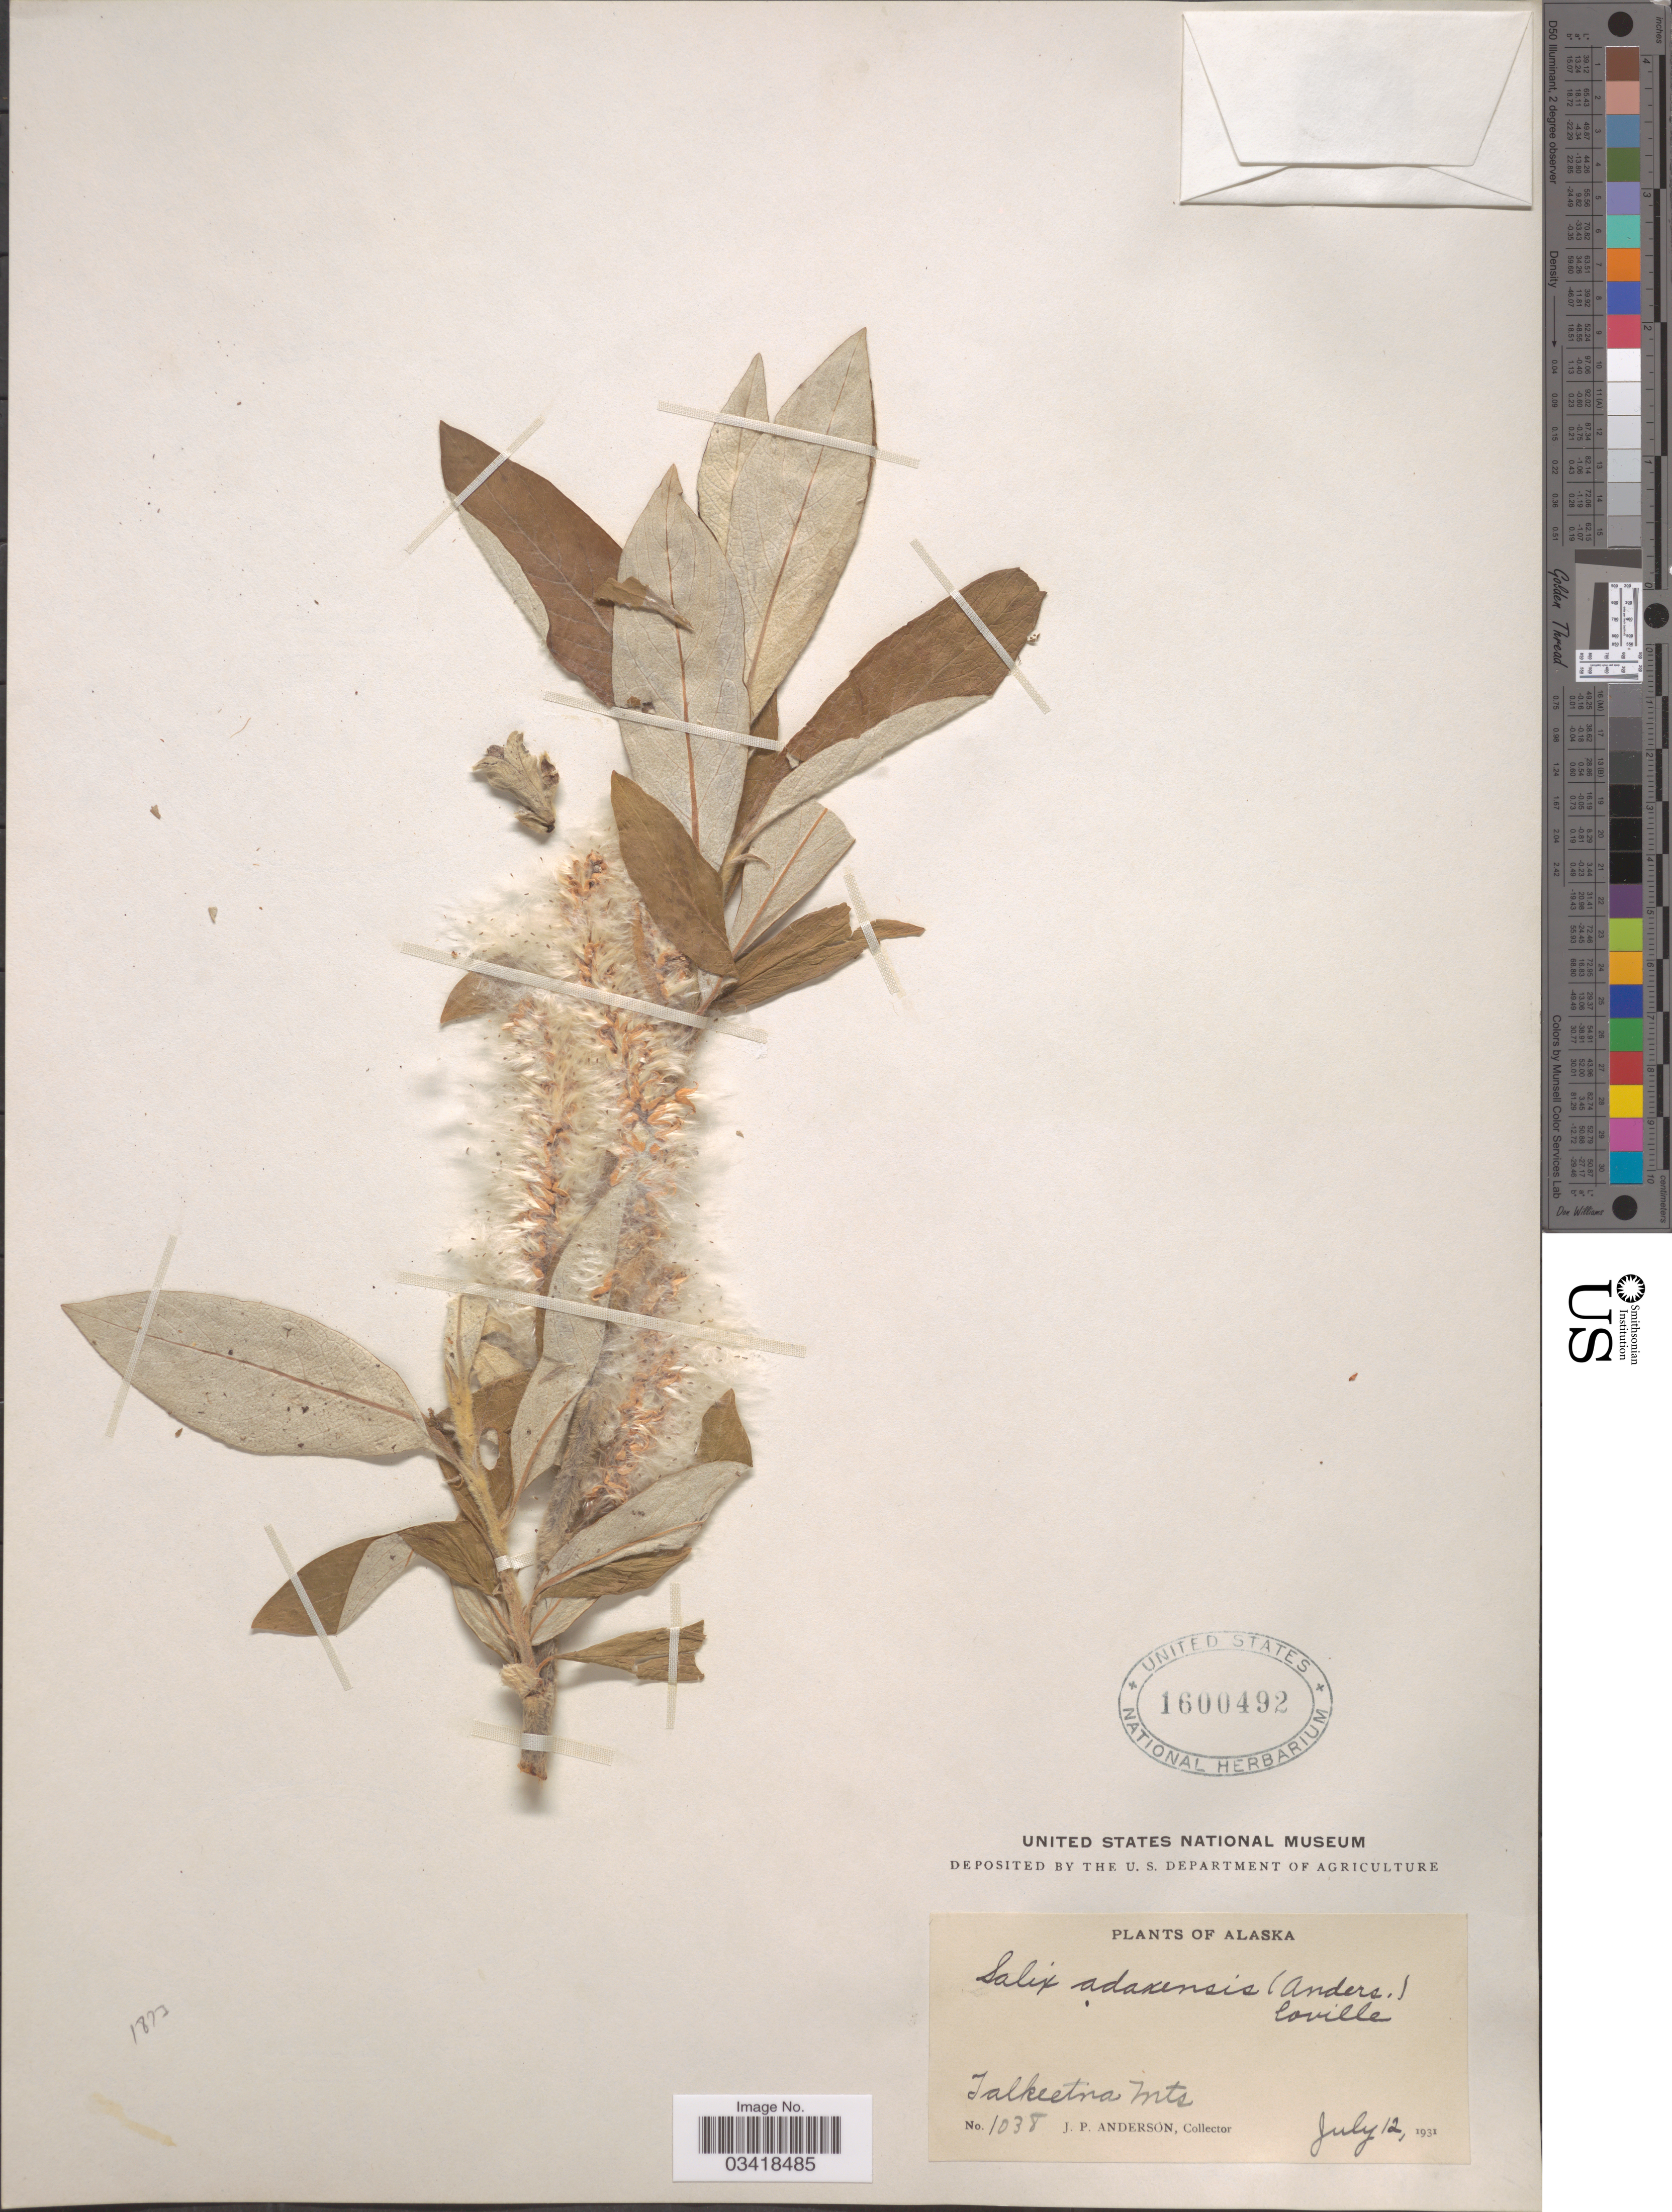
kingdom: Plantae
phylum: Tracheophyta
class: Magnoliopsida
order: Malpighiales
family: Salicaceae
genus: Salix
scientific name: Salix alaxensis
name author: (Andersson) Coville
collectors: J. P. Anderson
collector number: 1038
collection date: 1931-07-12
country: United States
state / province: Alaska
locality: Talkeetna Mts.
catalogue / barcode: US 1600492